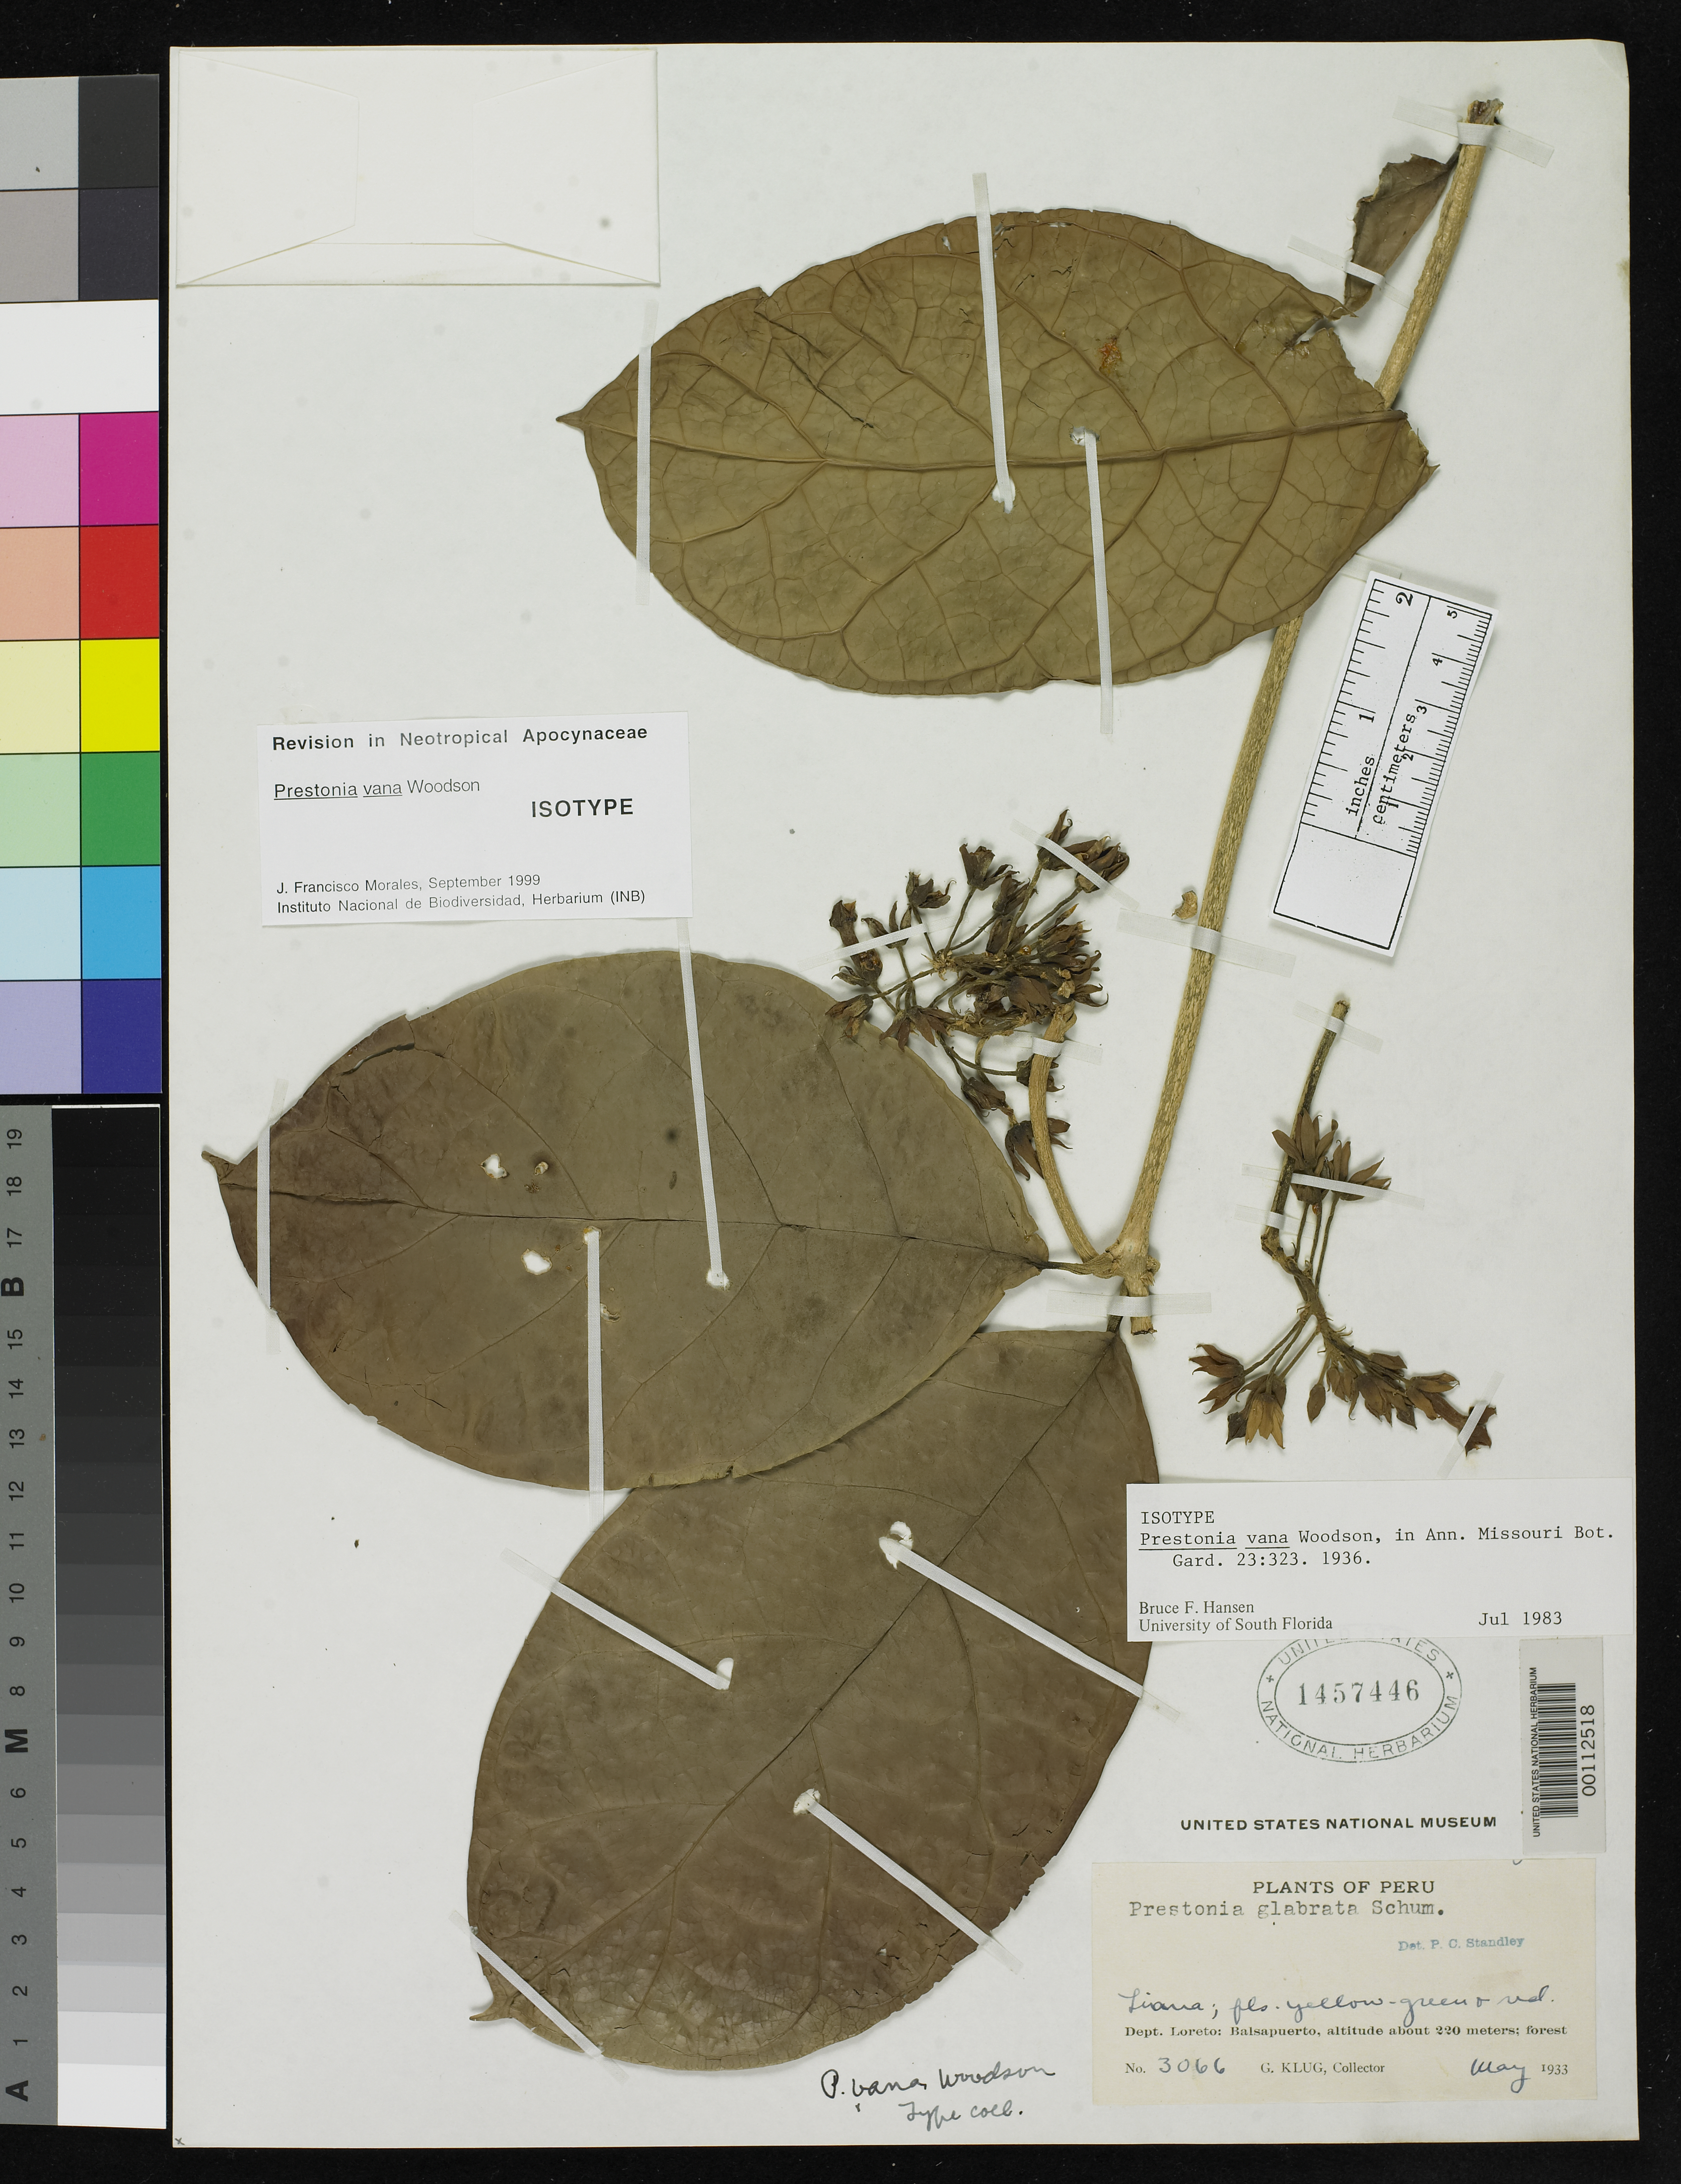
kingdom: Plantae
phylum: Tracheophyta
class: Magnoliopsida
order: Gentianales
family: Apocynaceae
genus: Prestonia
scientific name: Prestonia vana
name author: Woodson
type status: Isotype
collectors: G. Klug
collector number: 3066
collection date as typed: May 1933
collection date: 1933-05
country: Peru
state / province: Loreto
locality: Balsapuerto.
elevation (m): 220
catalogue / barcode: US 1457446